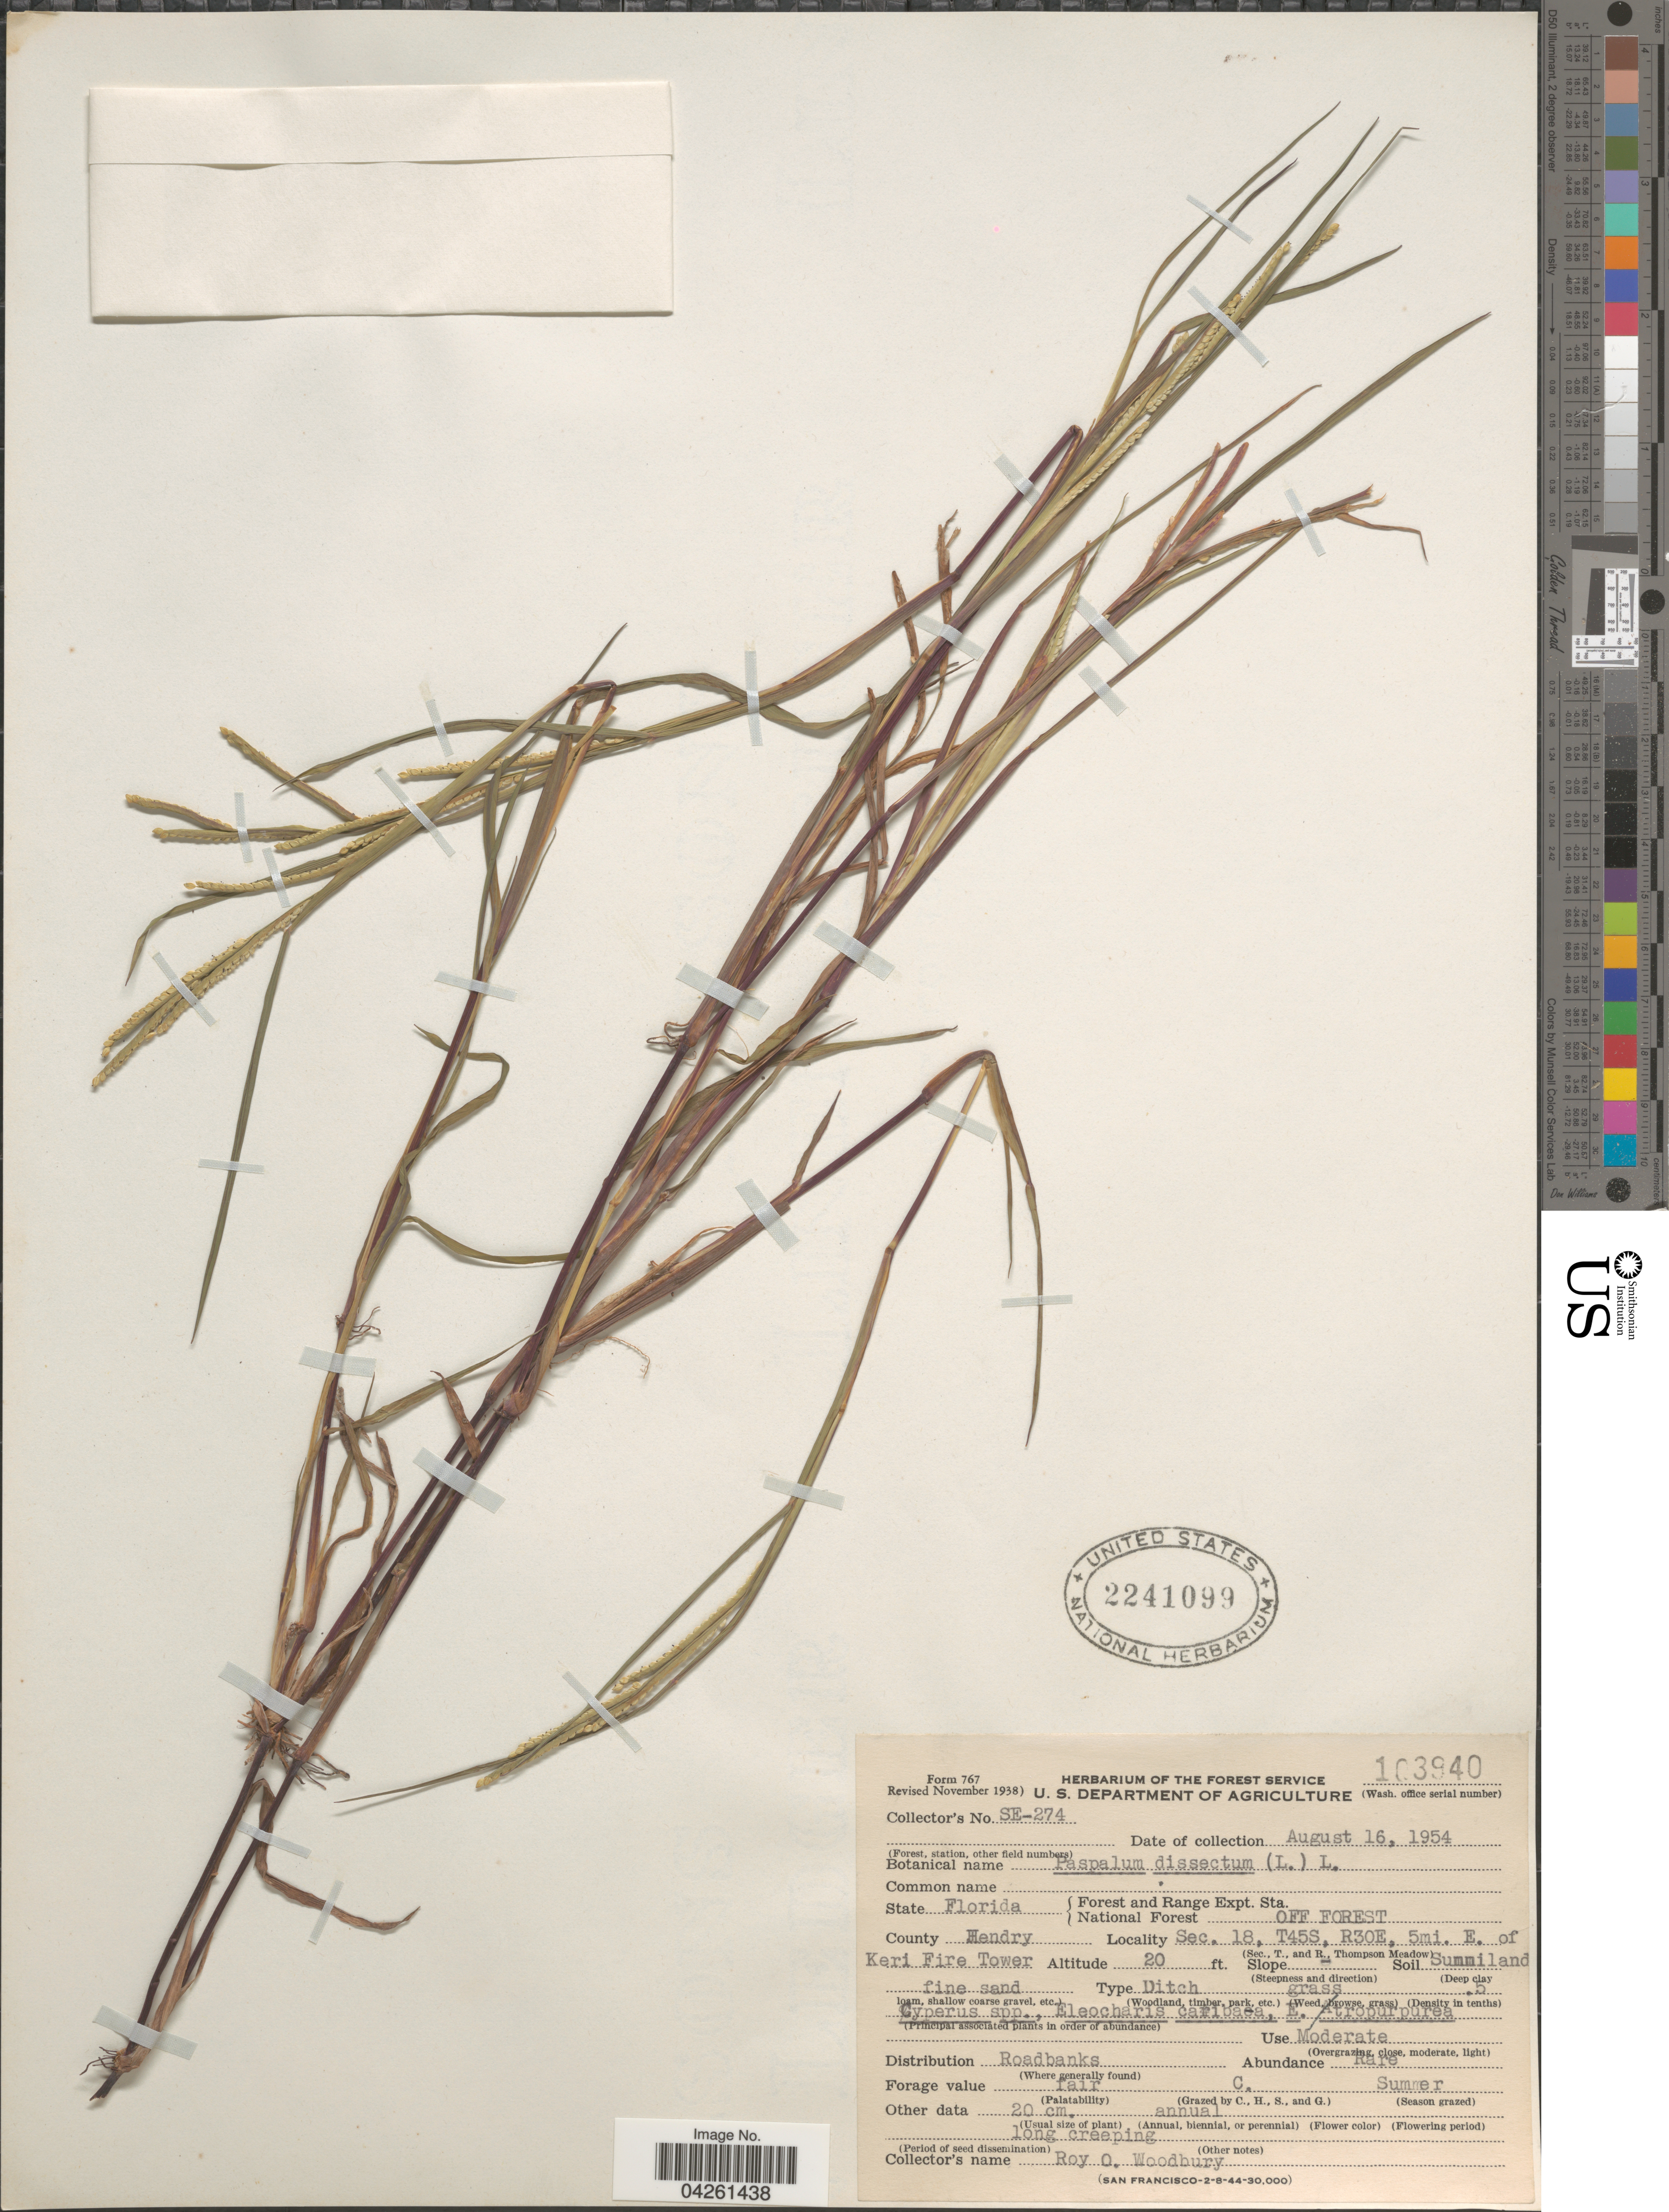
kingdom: Plantae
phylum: Tracheophyta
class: Liliopsida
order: Poales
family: Poaceae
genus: Paspalum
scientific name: Paspalum dissectum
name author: (L.) L.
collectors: R. Woodbury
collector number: SE-274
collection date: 1954-08-16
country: United States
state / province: Florida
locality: Forest and Range Expt. Sta. National Forest Off Forest. County Hendry. Sec. 18, T45S, R30E, 5mi. E. of Keri Fire Tower.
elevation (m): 6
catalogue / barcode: US 2241099